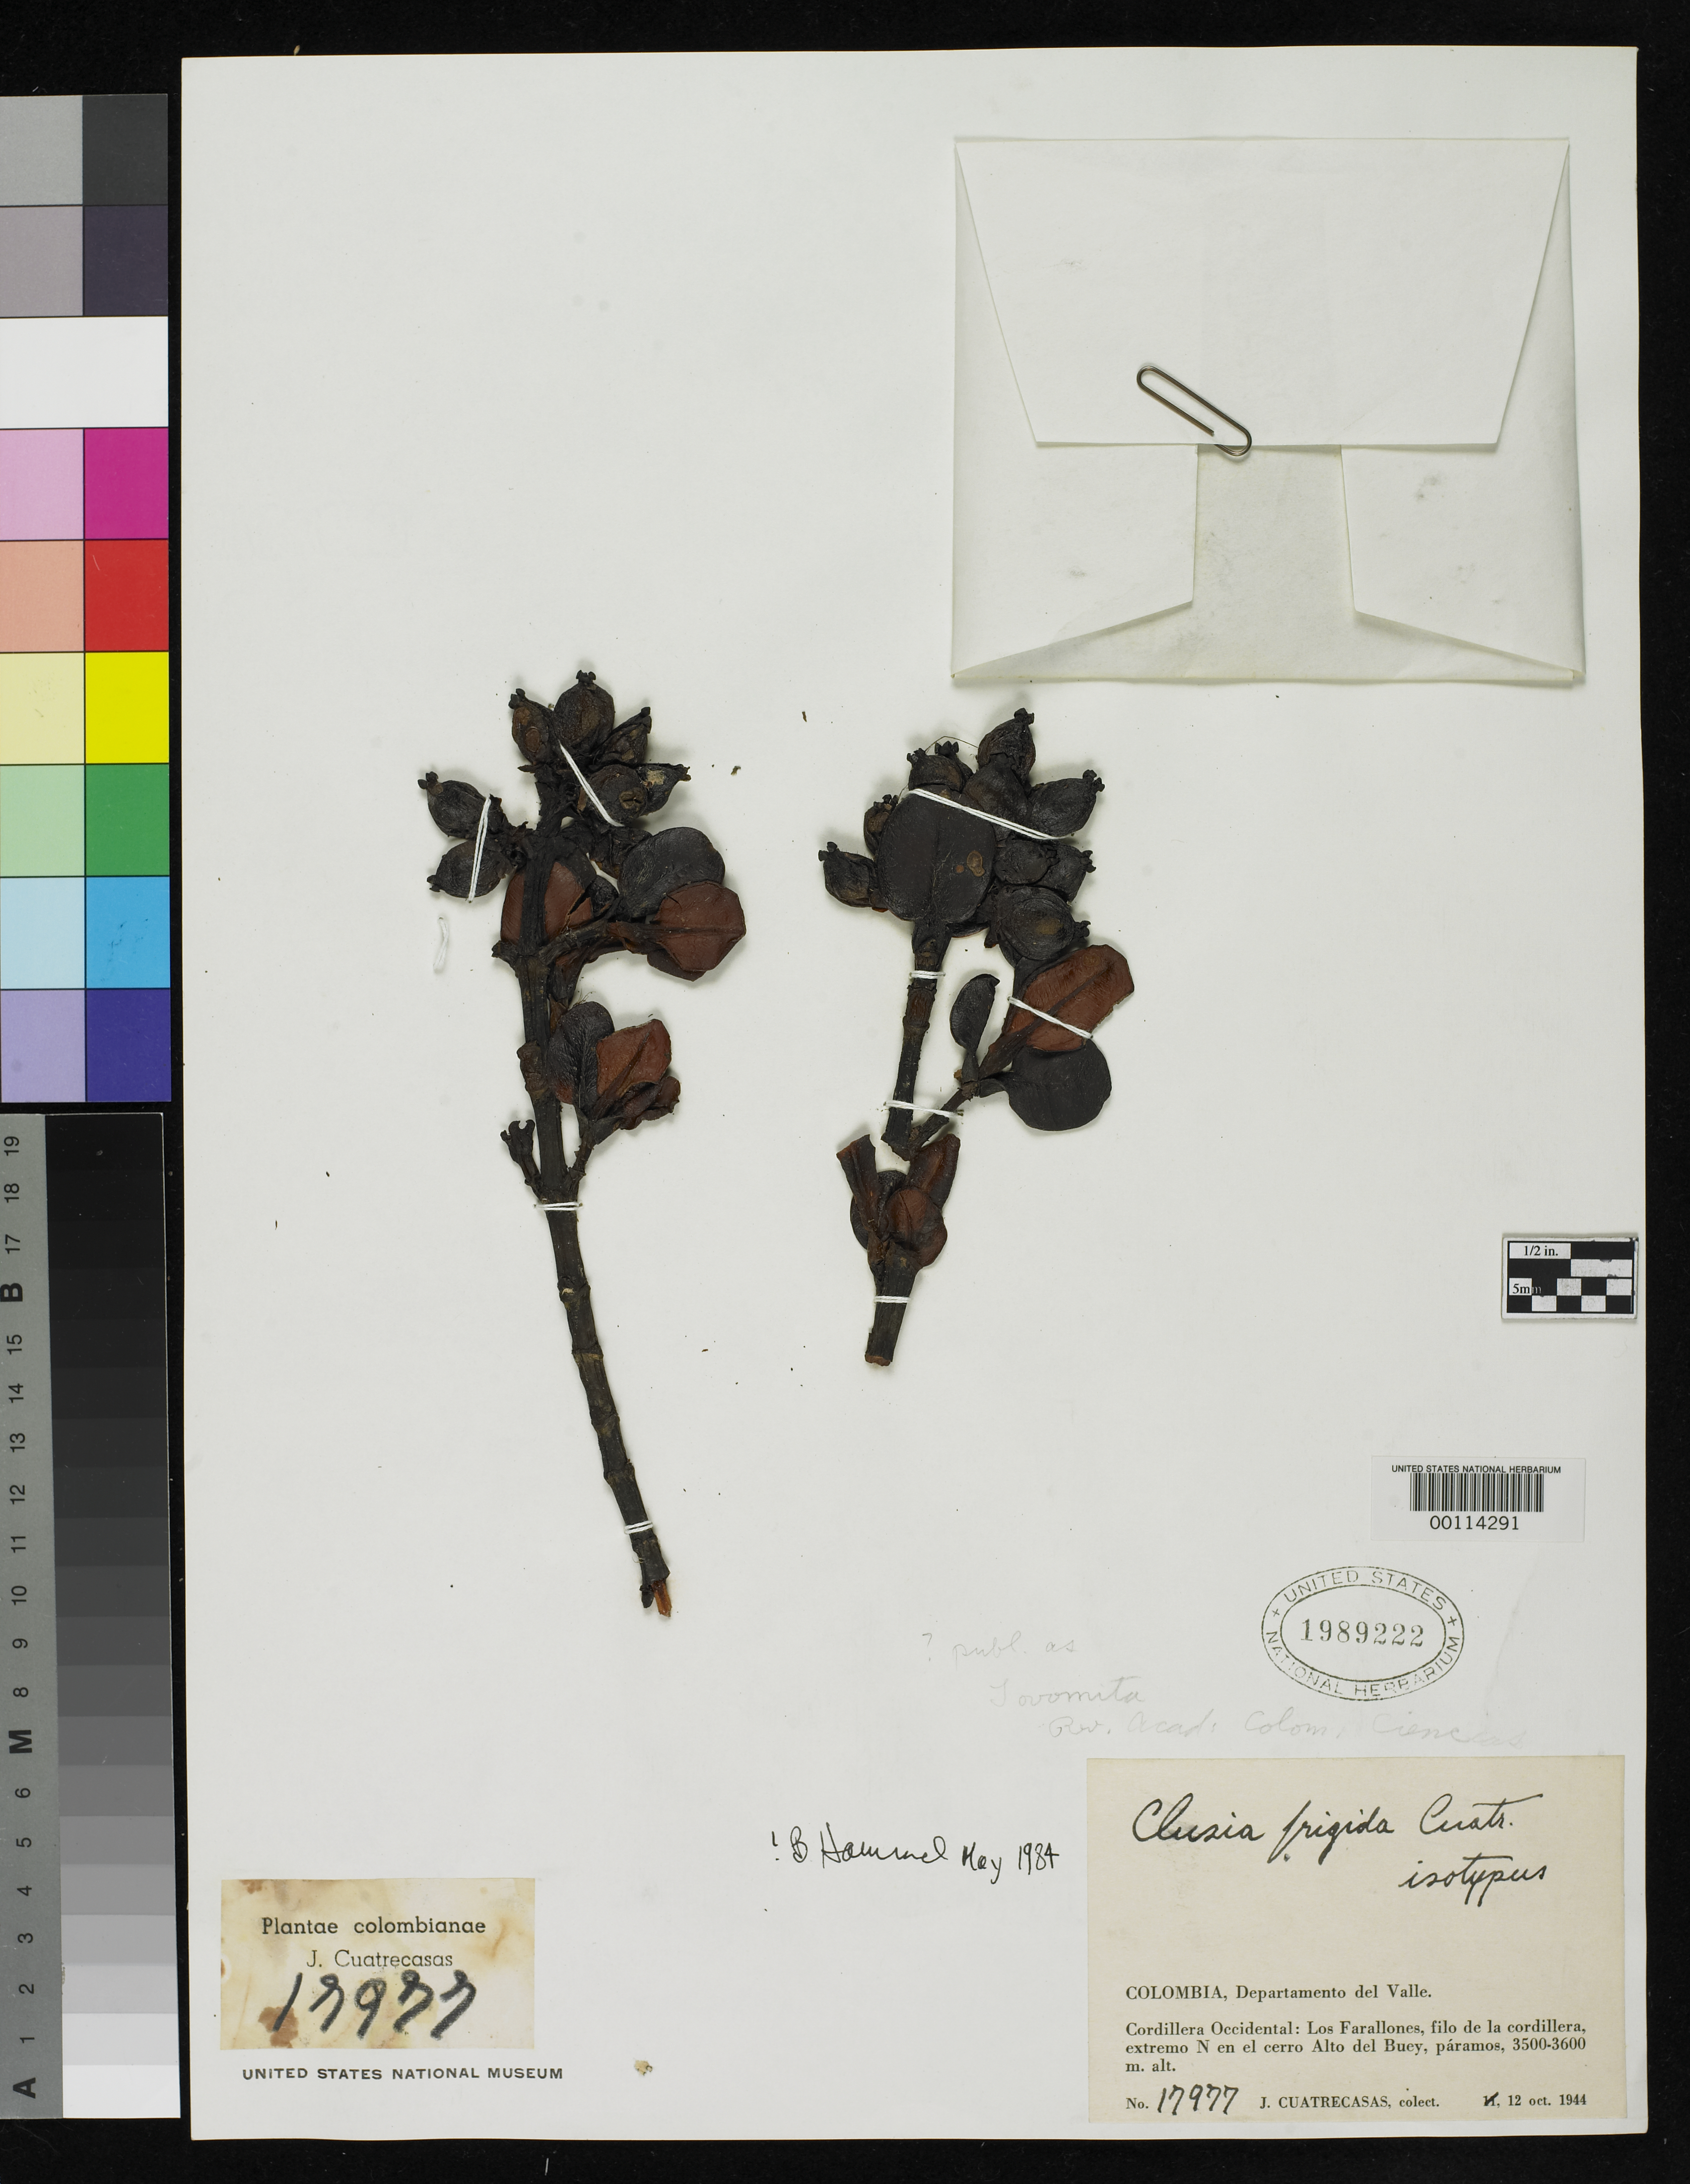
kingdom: Plantae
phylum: Tracheophyta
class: Magnoliopsida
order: Malpighiales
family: Clusiaceae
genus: Tovomita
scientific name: Tovomita frigida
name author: Cuatrec.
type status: Isotype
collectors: J. Cuatrecasas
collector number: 17977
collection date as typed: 12 Oct 1944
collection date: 1944-10-12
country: Colombia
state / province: Valle del Cauca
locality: Cordillera Occidental, Los Farallones de Cali, en El Cerro Alto del Buey.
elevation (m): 3500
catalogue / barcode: US 1989222